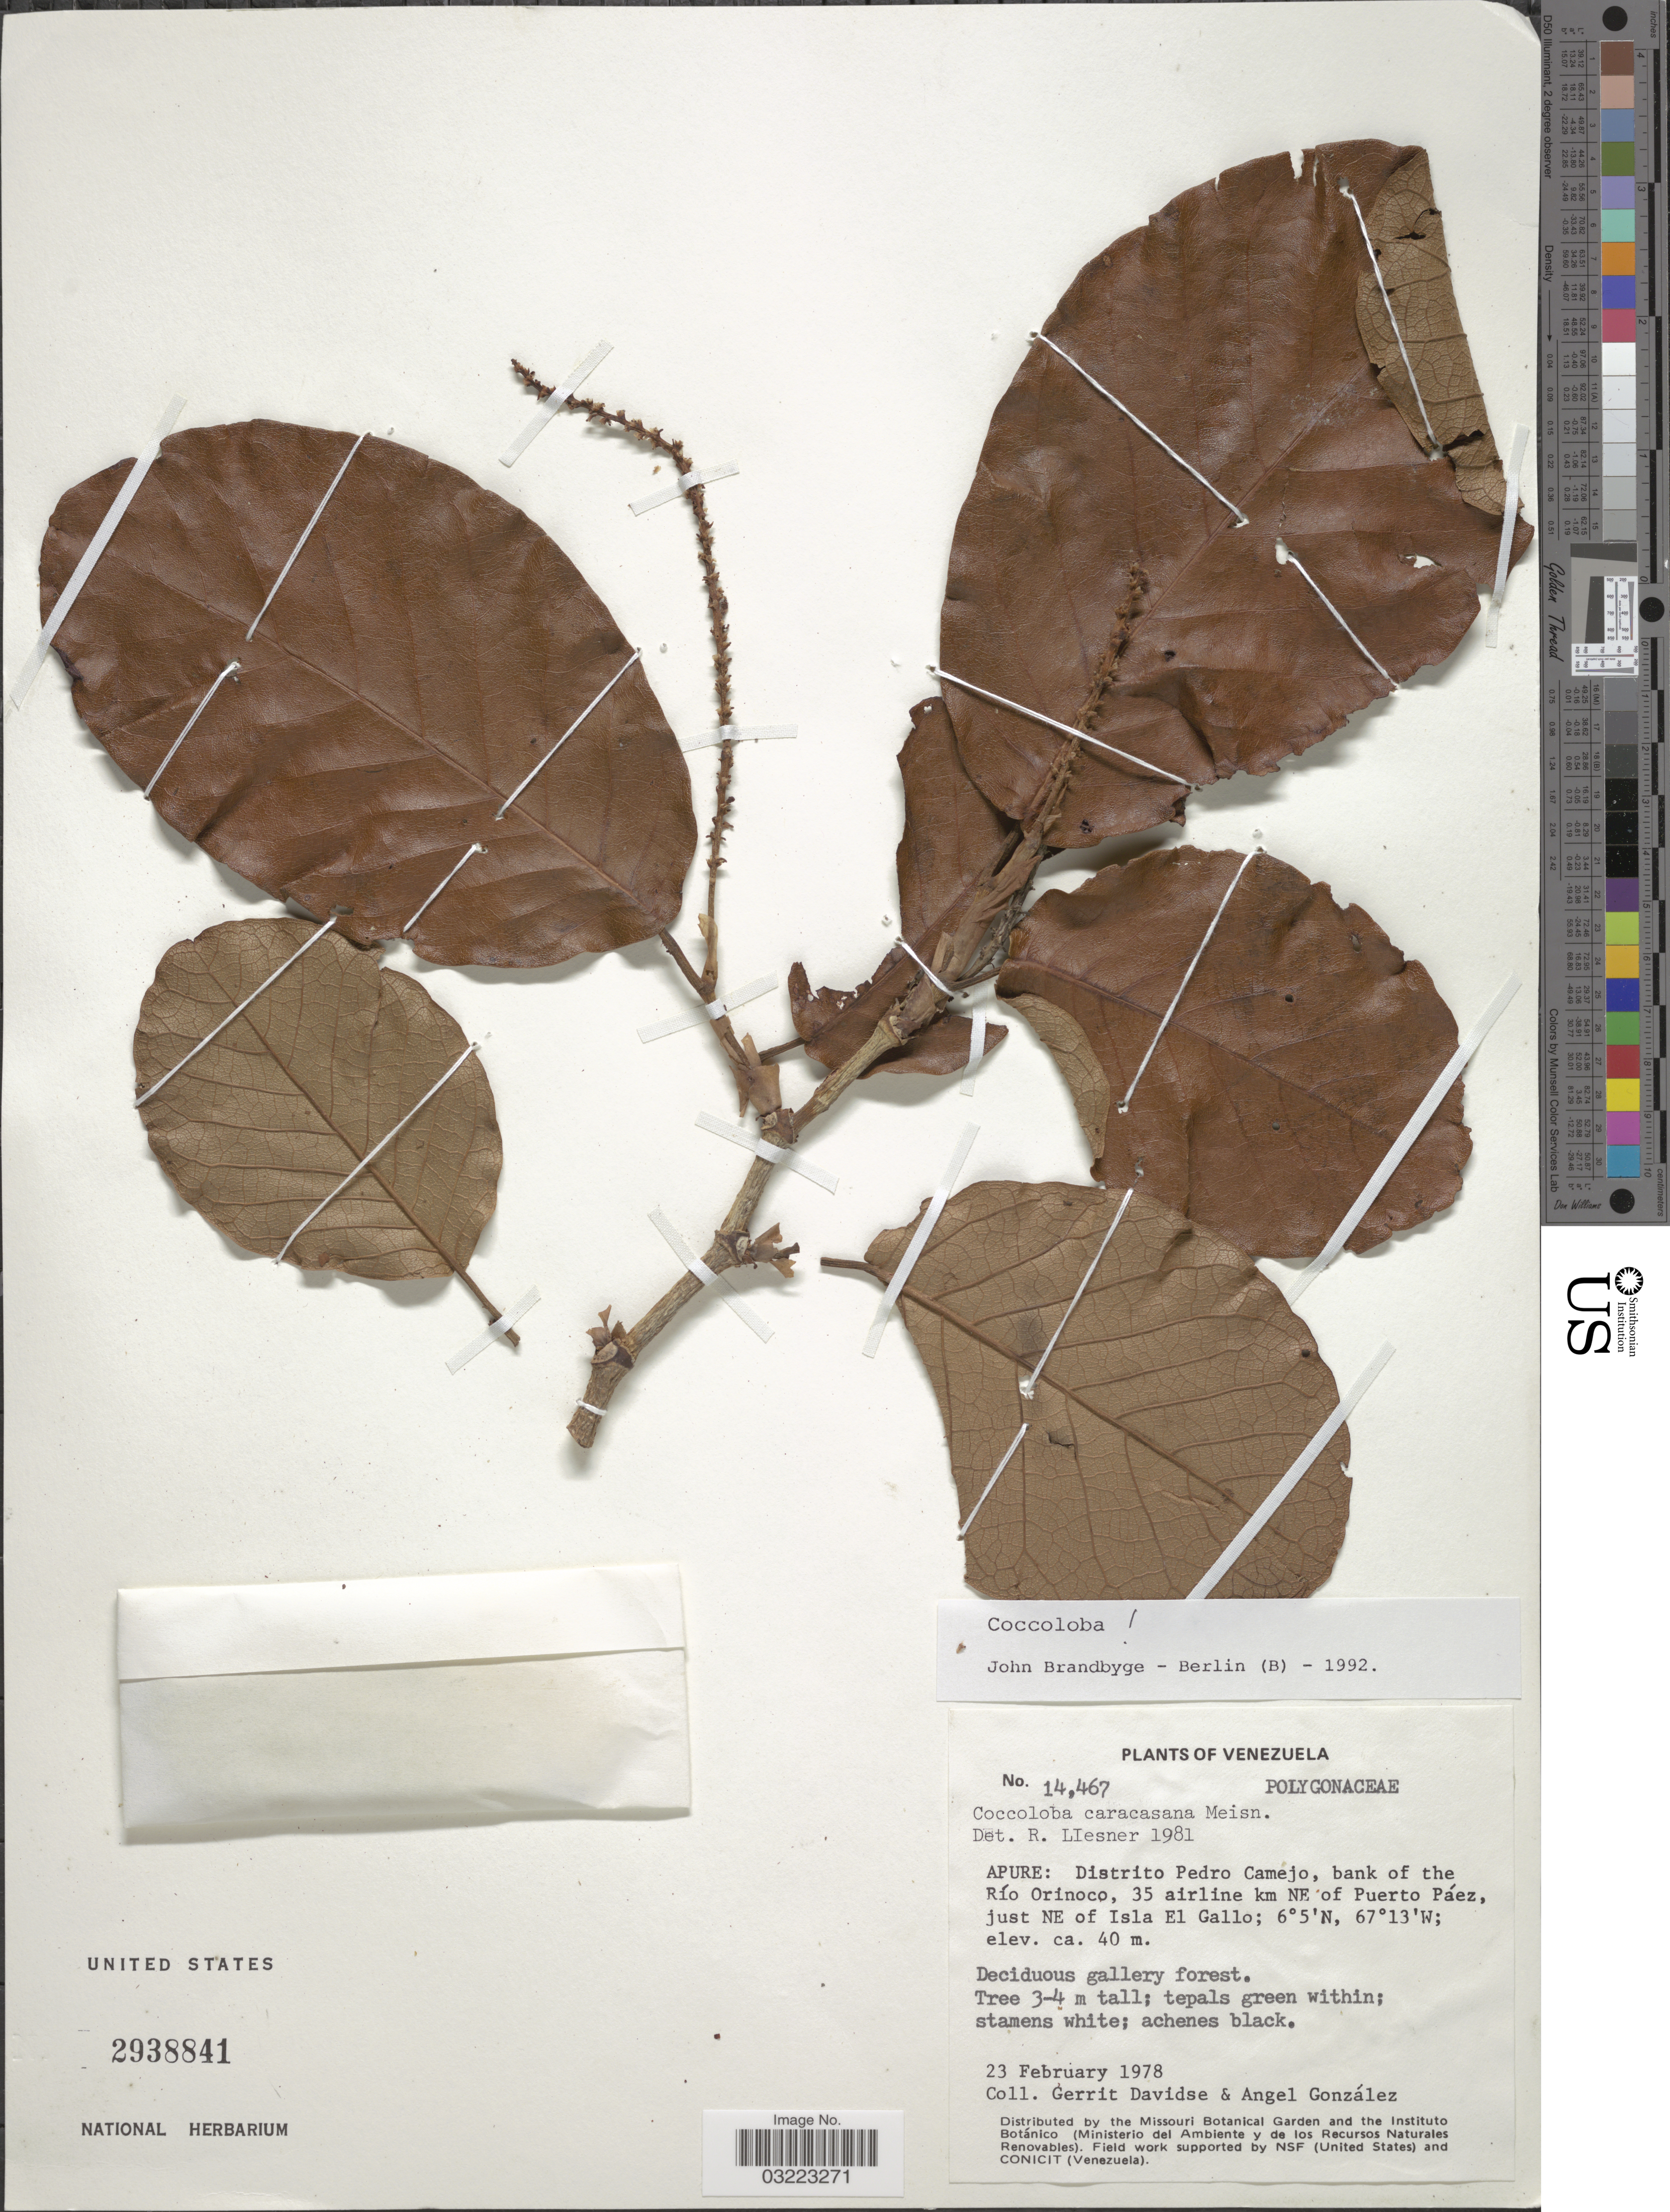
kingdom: Plantae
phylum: Tracheophyta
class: Magnoliopsida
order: Caryophyllales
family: Polygonaceae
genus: Coccoloba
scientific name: Coccoloba caracasana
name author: Meisn.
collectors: G. Davidse & A. C. González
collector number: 14467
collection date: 1978-02-23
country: Venezuela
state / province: Apure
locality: Distrito Pedro Camejo, bank of the Río Orinoco, 35 airline km NE of Puerto Páez, just NE of Isla El Gallo.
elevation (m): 40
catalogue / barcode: US 2938841